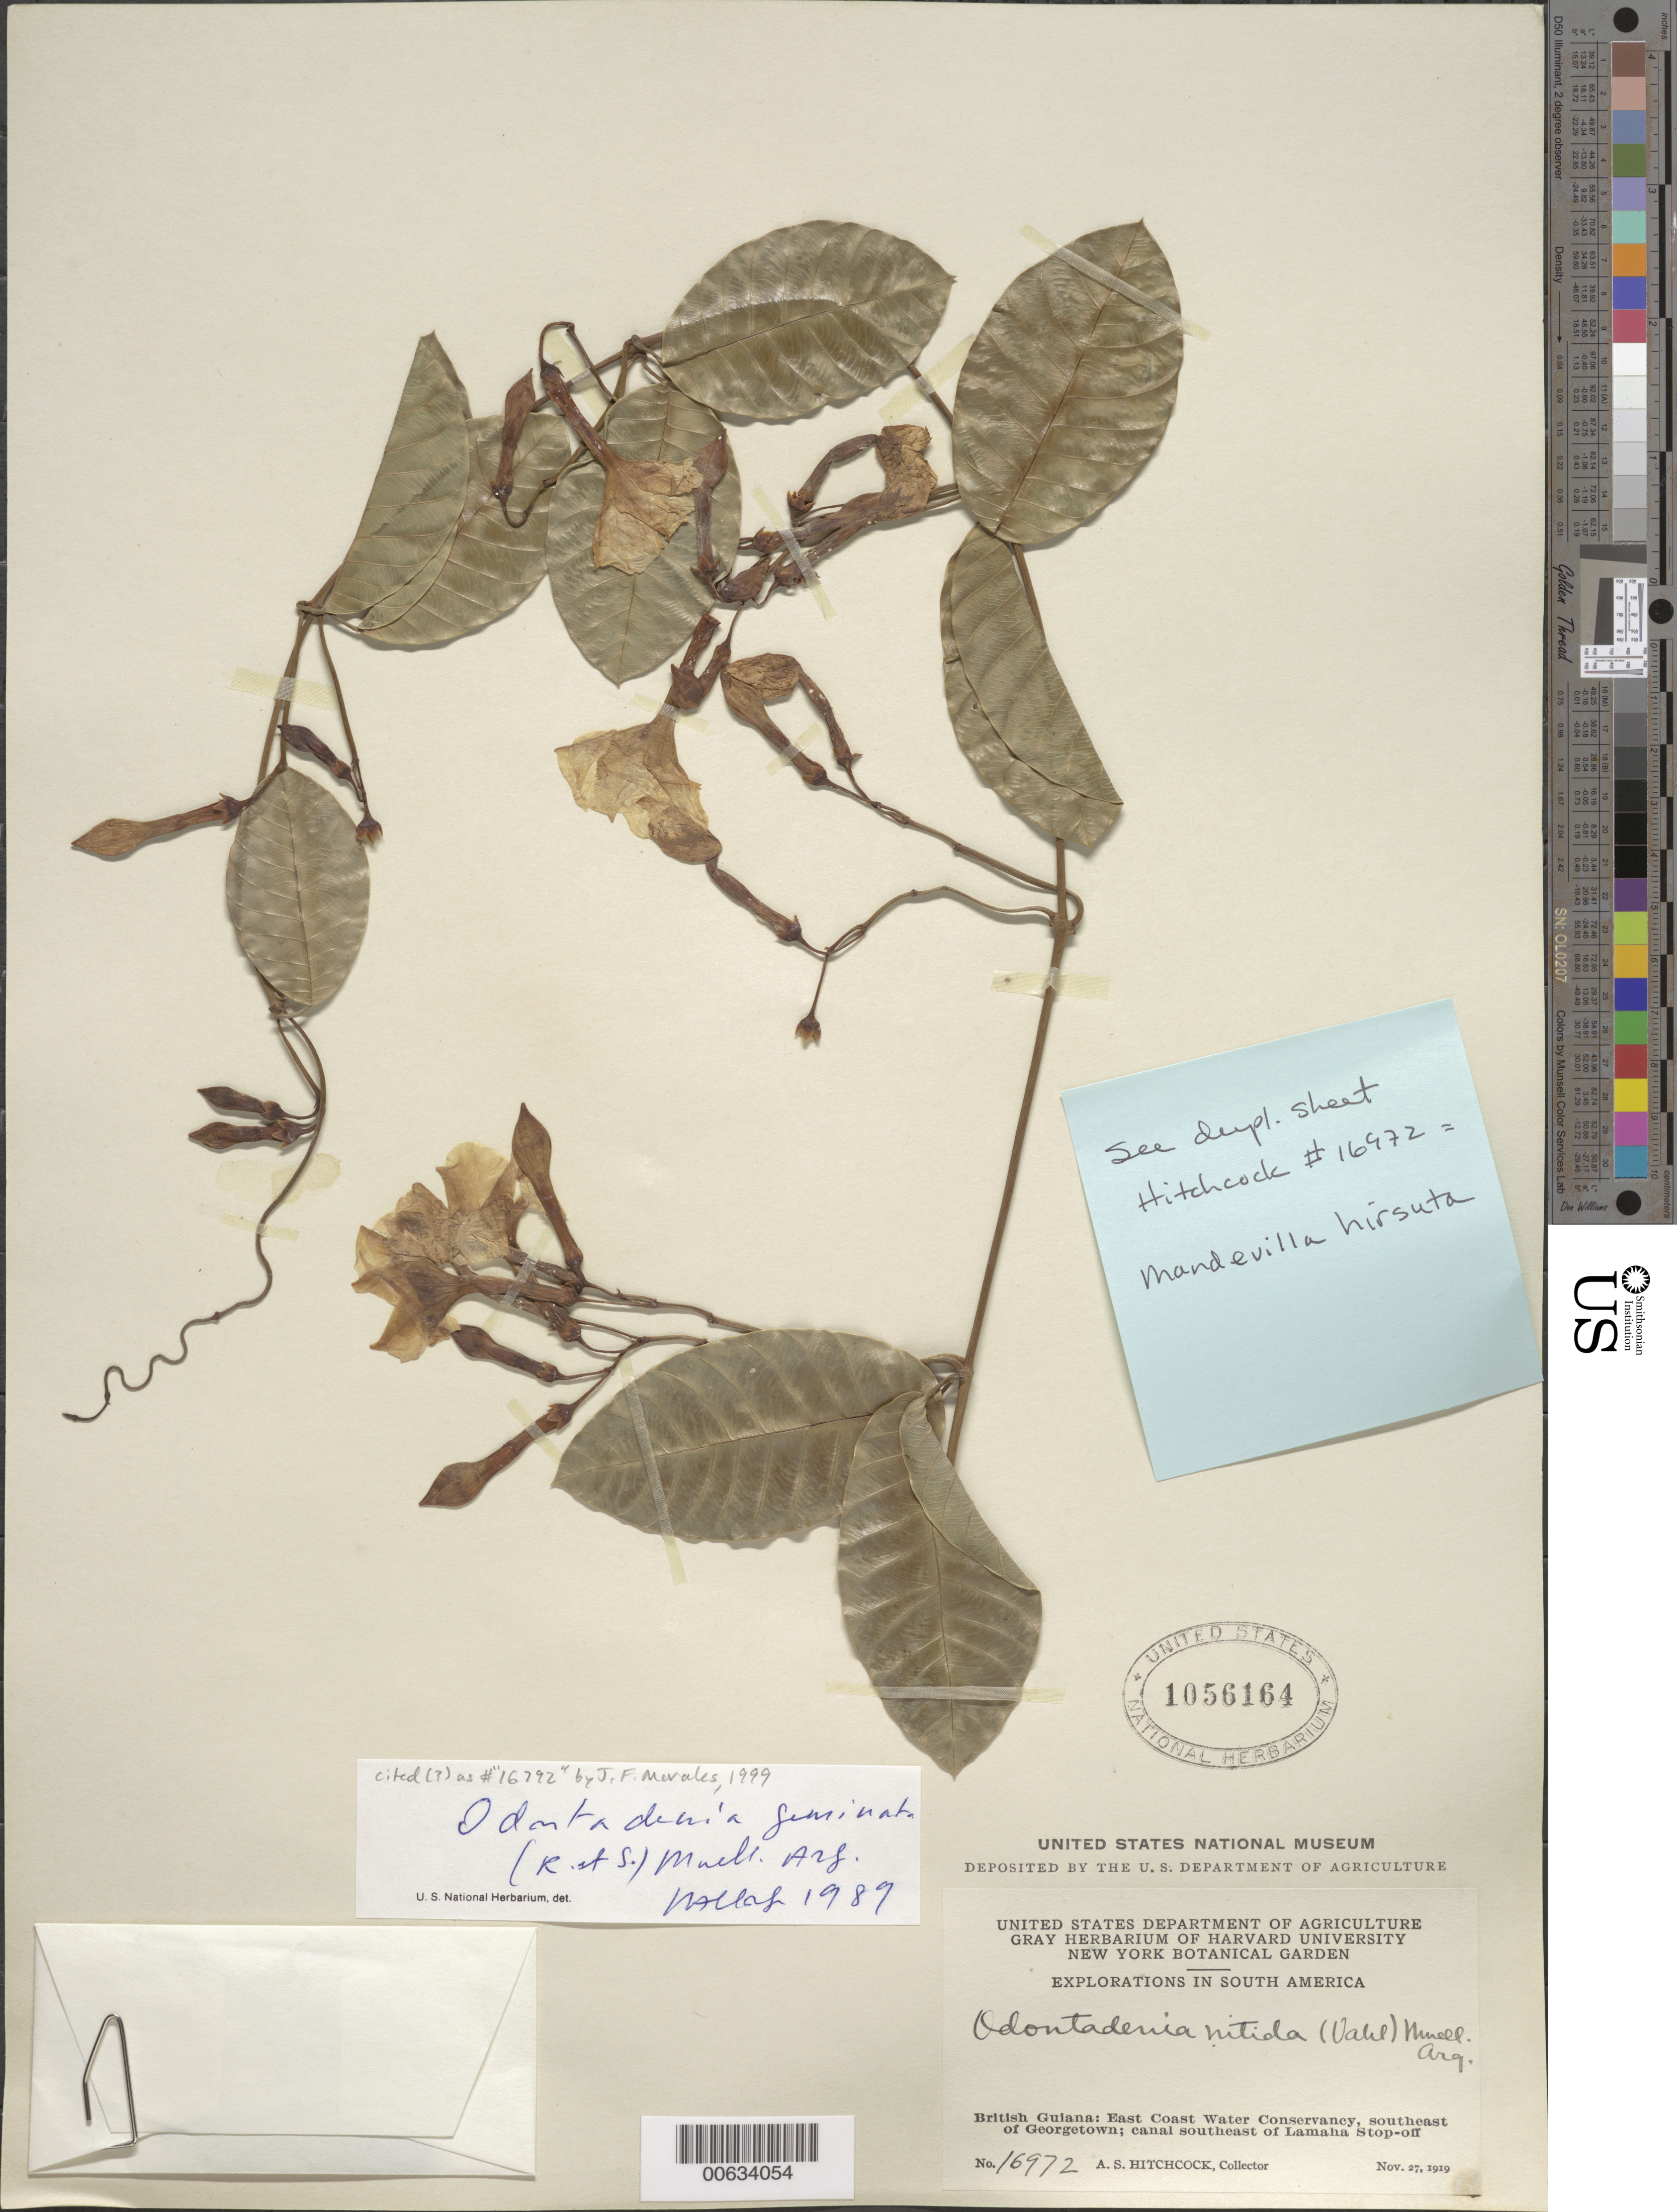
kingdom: Plantae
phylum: Tracheophyta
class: Magnoliopsida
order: Gentianales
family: Apocynaceae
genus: Odontadenia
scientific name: Odontadenia geminata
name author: (Hoffmanns. ex Roem. & Schult.) Müll. Arg.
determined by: Allorge, L.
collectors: A. S. Hitchcock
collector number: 16972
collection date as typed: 27-Nov-19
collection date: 1919-11-27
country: Guyana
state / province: Demerara-Mahaica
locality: Georgetown, SE of, East Coast Water Conservancy; canal SE of Lamaha Stop-off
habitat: Along dike at edge of marsh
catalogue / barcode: US 1056164